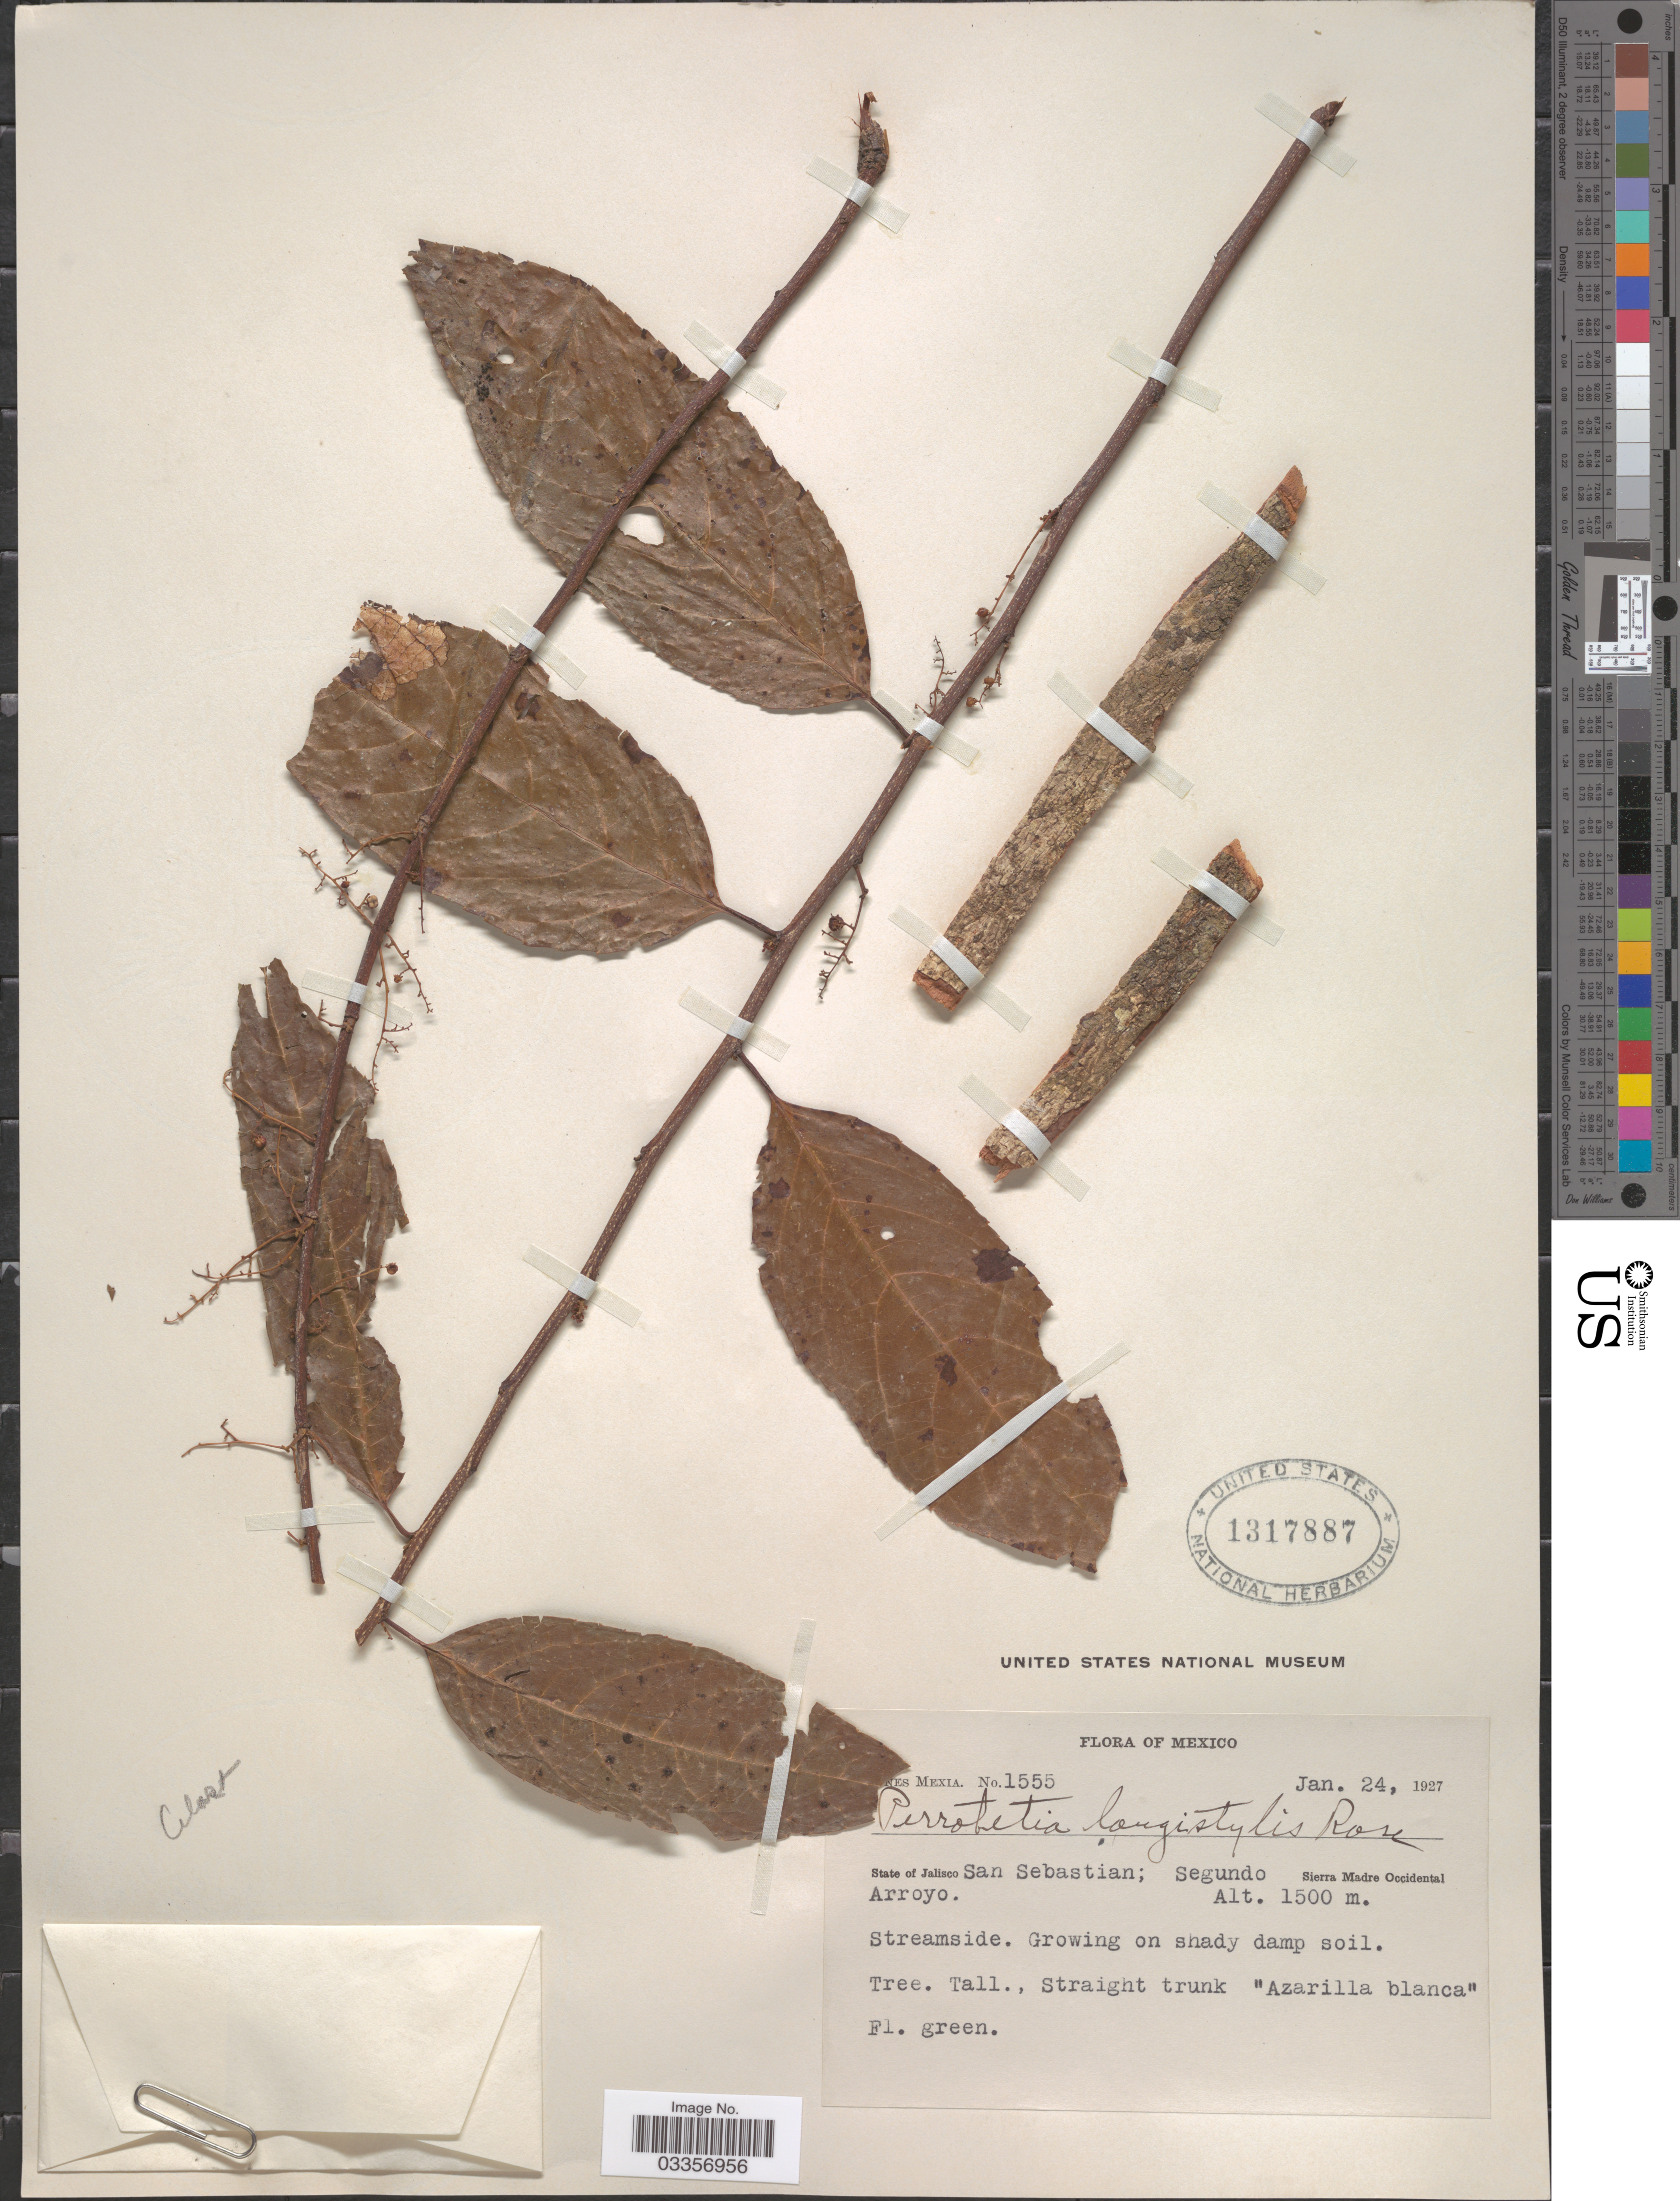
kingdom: Plantae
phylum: Tracheophyta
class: Magnoliopsida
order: Huerteales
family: Dipentodontaceae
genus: Perrottetia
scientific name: Perrottetia longistylis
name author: Rose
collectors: Y. Mexia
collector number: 1555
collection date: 1927-01-24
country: Mexico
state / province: Jalisco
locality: San Sebastian; Segundo Arroyo. Sierra Madre Occidental.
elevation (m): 1500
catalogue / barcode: US 1317887